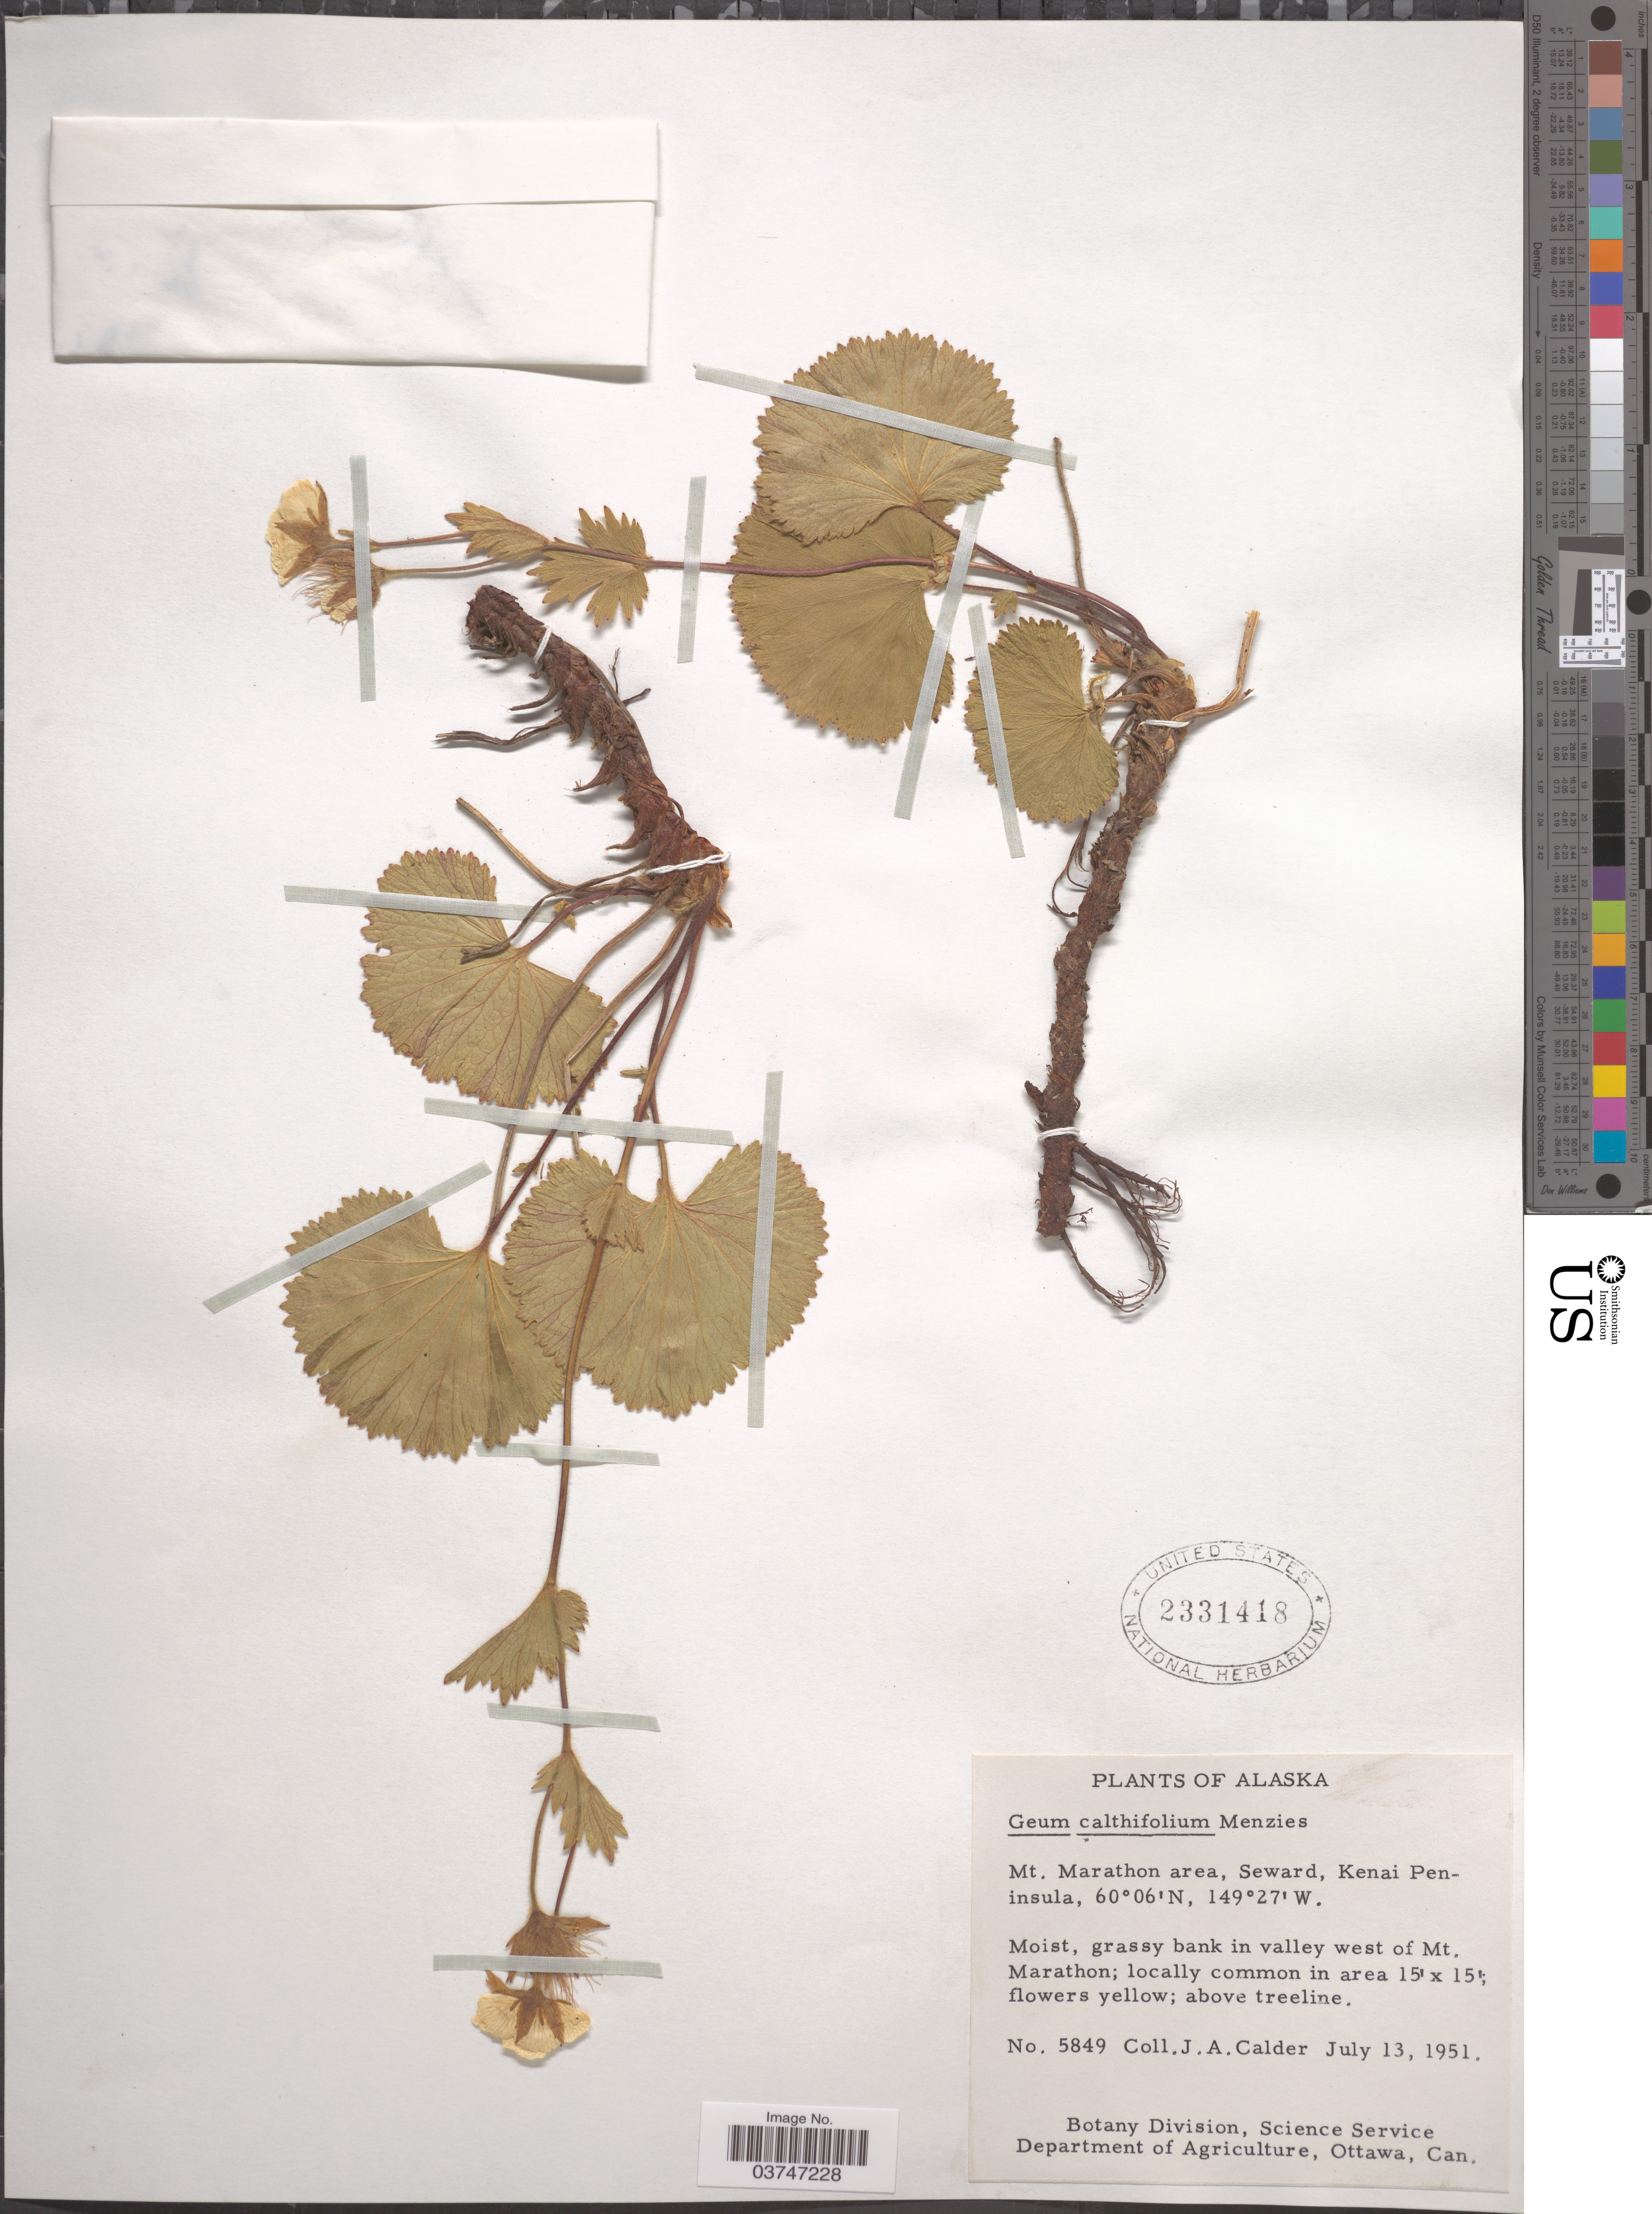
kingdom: Plantae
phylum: Tracheophyta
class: Magnoliopsida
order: Rosales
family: Rosaceae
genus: Geum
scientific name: Geum calthifolium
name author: Menzies ex Sm.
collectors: J. A. Calder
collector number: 5849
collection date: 1951-07-13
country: United States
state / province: Alaska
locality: Mt. Marathon area, Seward, Kenai Peninsula.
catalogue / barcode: US 2331418